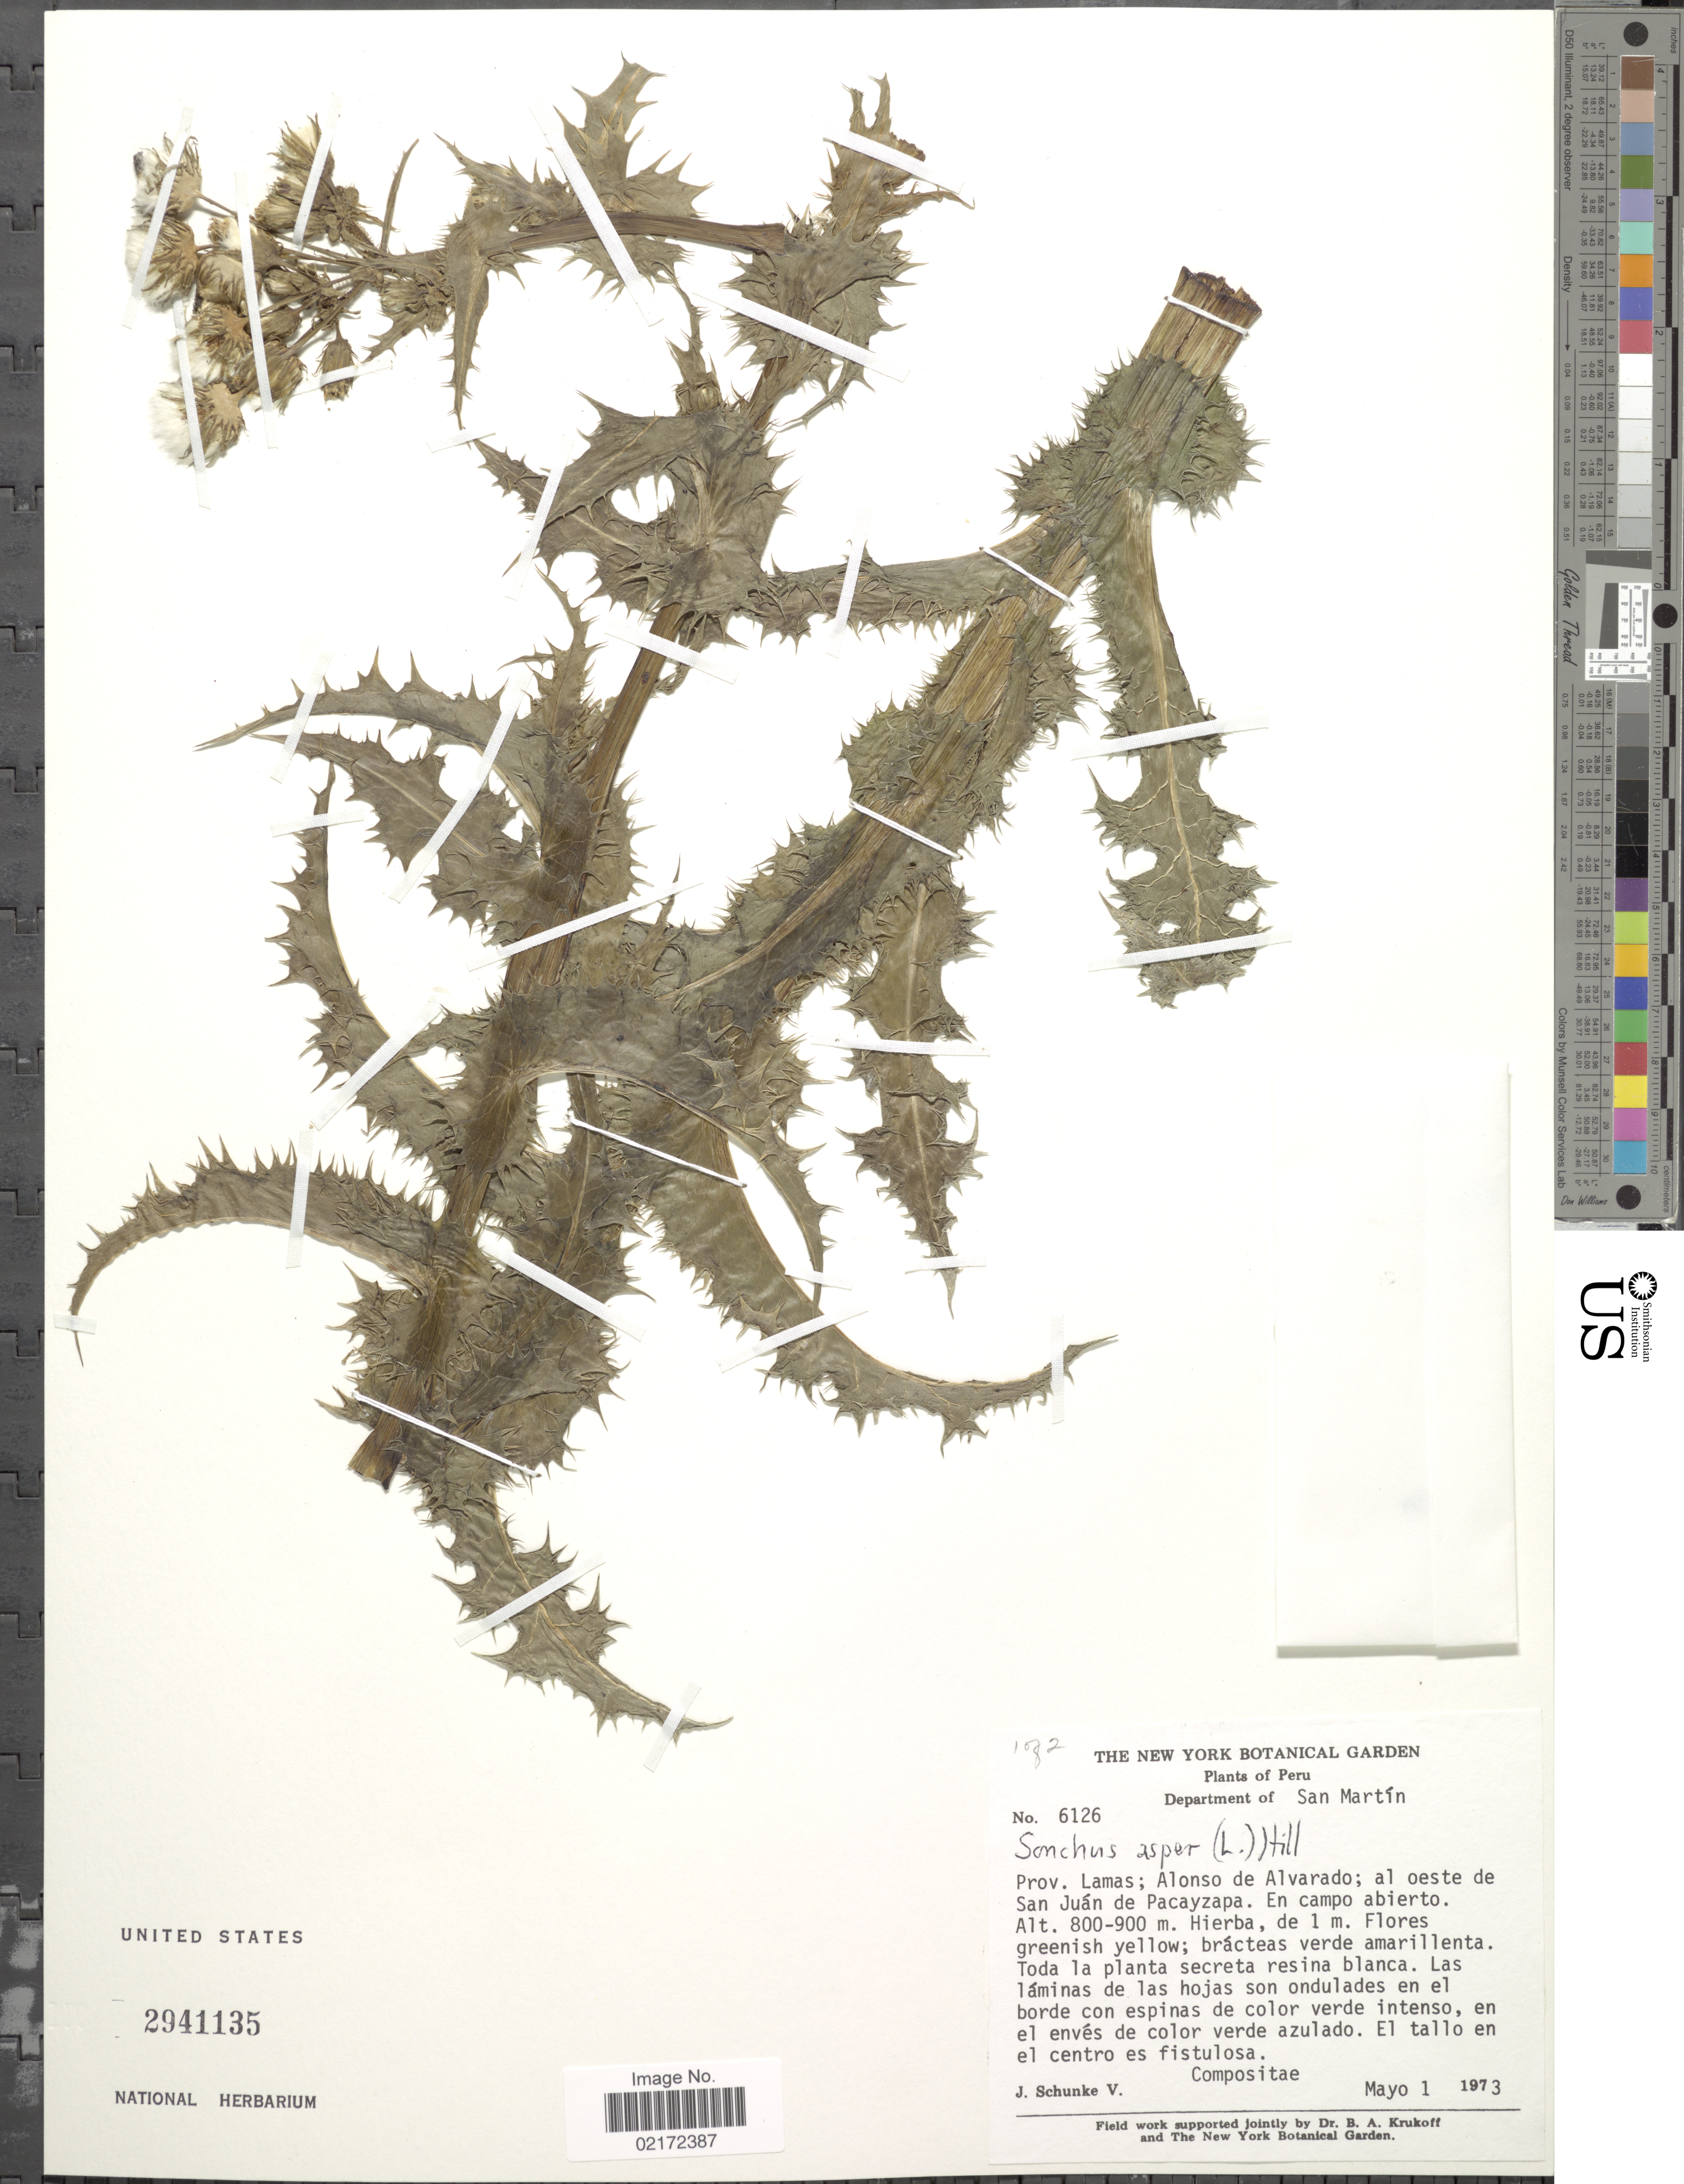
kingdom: Plantae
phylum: Tracheophyta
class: Magnoliopsida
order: Asterales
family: Asteraceae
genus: Sonchus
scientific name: Sonchus asper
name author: (L.) Hill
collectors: J. Schunke Vigo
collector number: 6126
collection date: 1973-05-01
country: Peru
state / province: San Martín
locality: Department of San Martín. Prov. Lamas: Alonso de Alvarado; al oeste de San Juán de Pacayzapa.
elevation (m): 800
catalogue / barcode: US 2941135